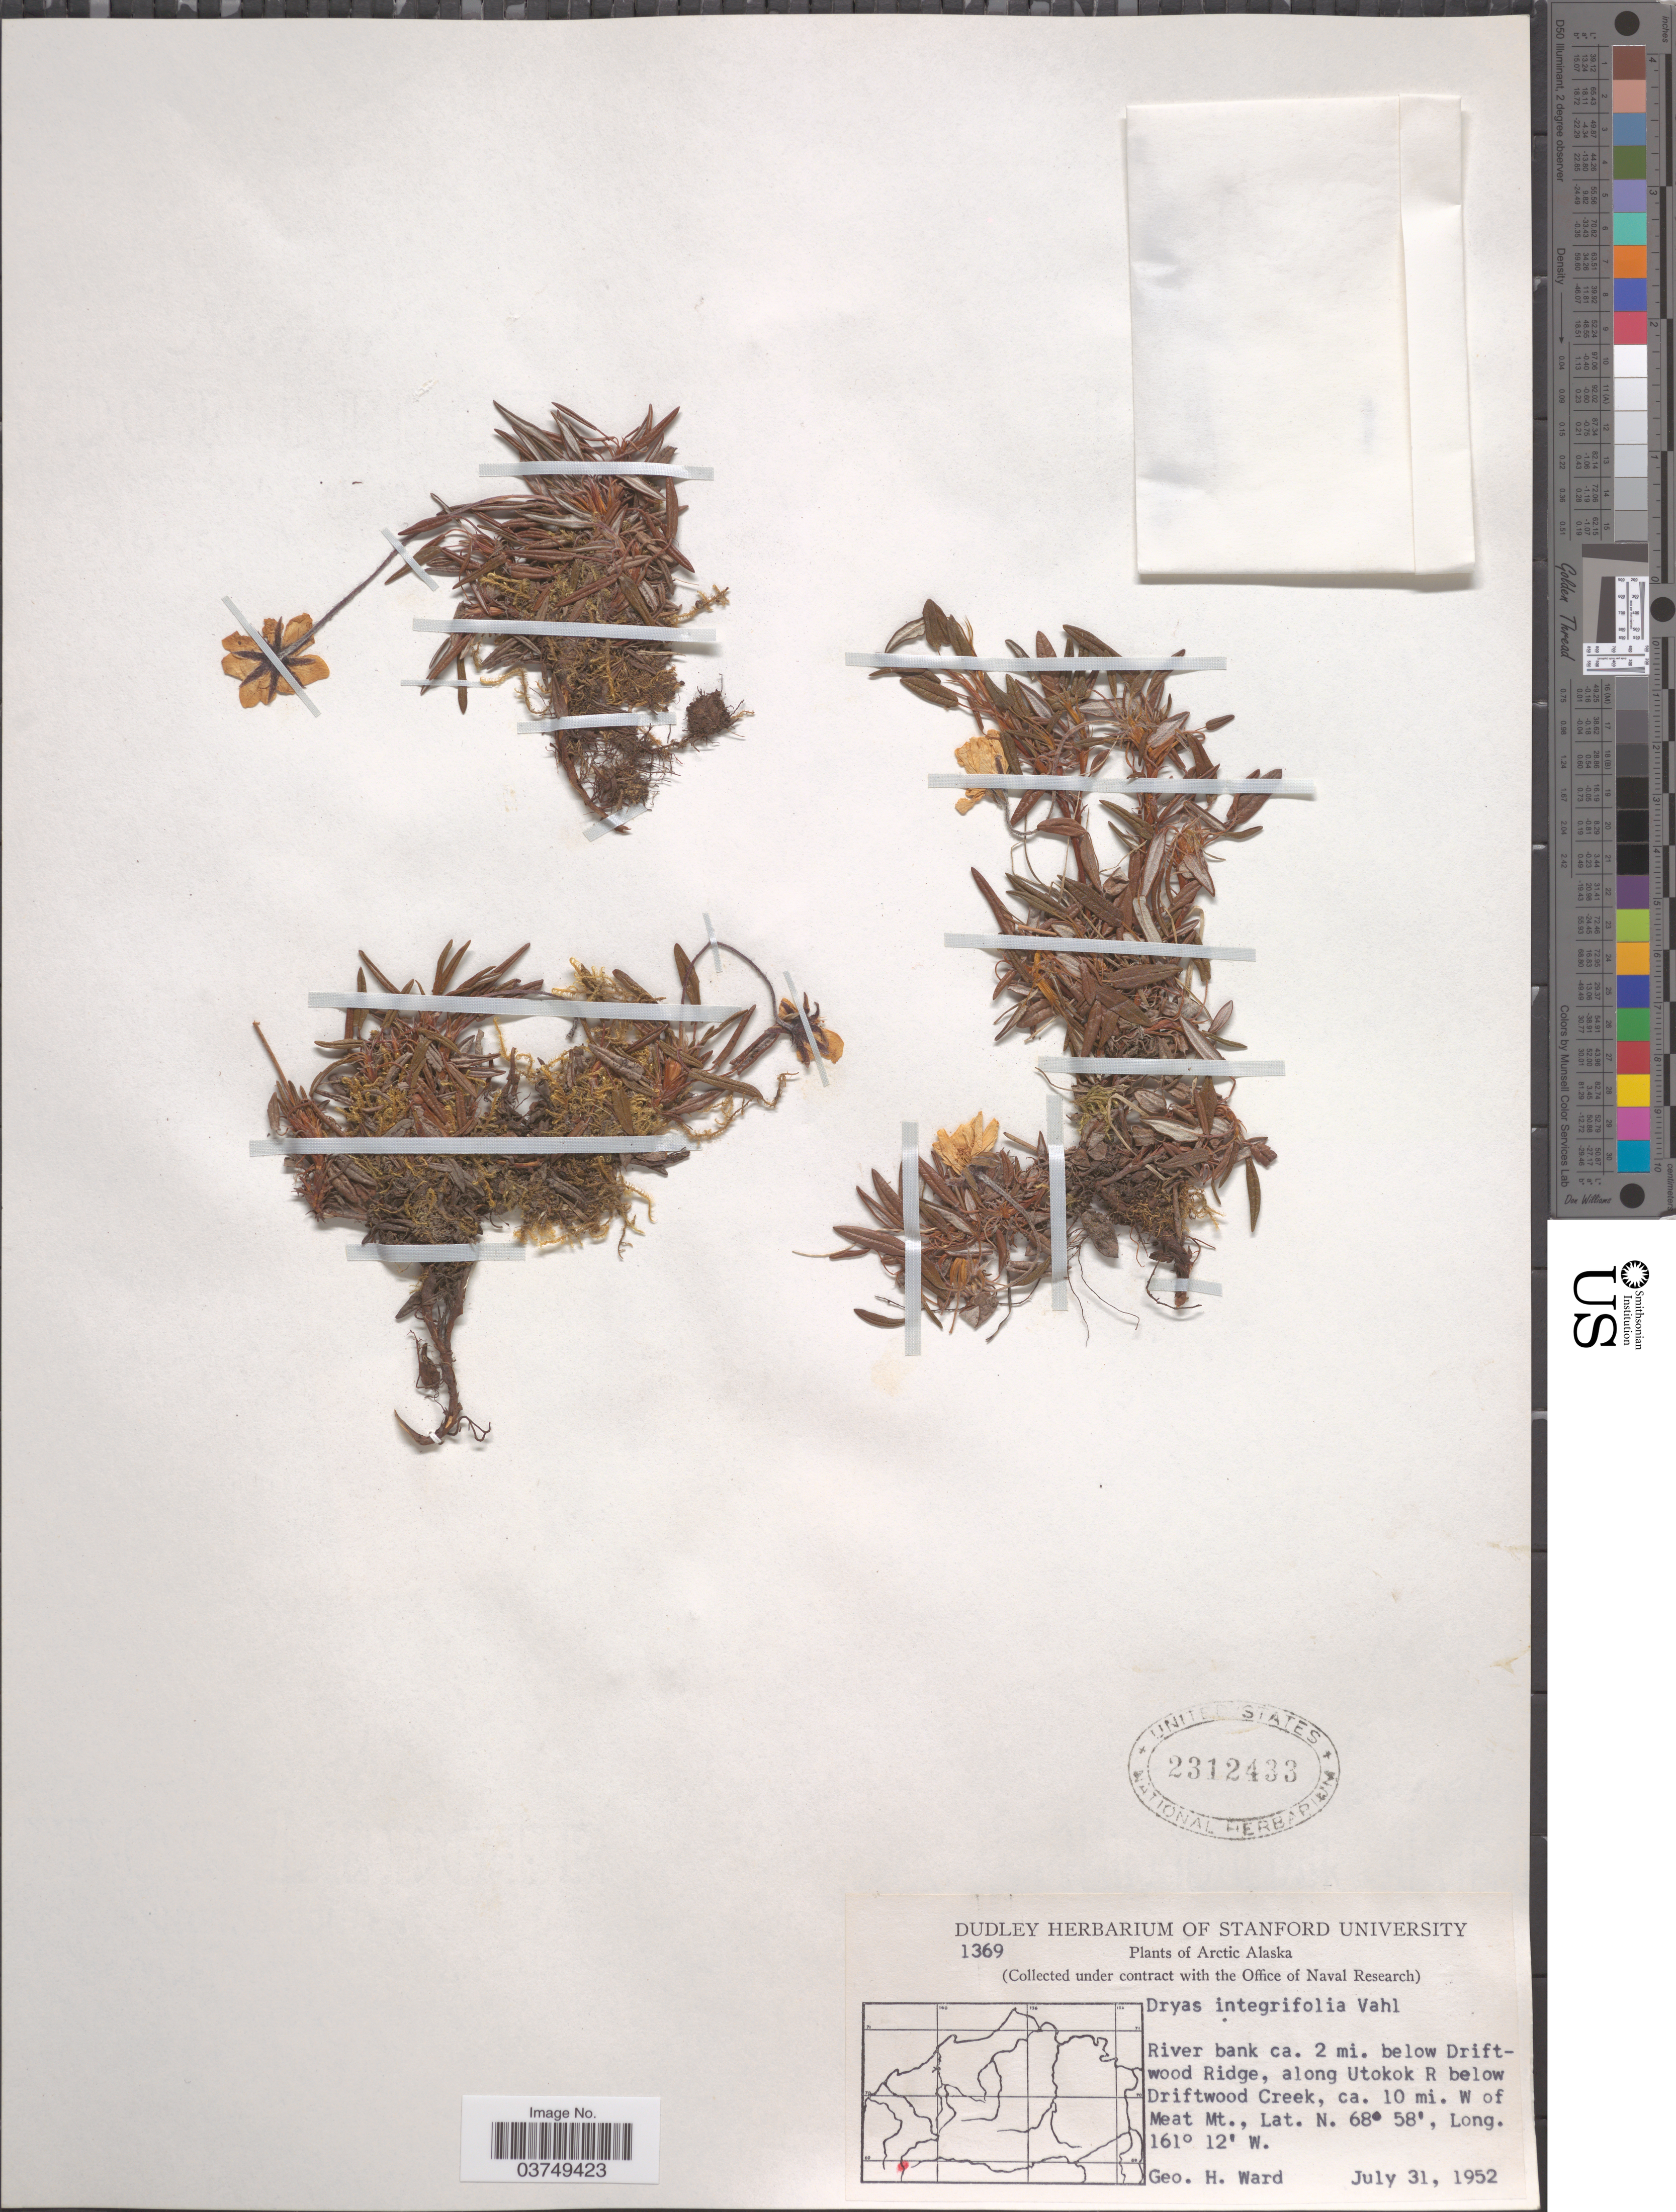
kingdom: Plantae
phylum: Tracheophyta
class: Magnoliopsida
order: Rosales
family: Rosaceae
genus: Dryas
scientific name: Dryas integrifolia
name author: Vahl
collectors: G. H. Ward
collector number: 1369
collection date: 1952-07-31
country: United States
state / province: Alaska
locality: Arctic Alaska. River bank ca. 2 mi. below Driftwood Ridge, along Utokok R below Driftwood Creek, ca. 10 mi. W of Meat Mt.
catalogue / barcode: US 2312433